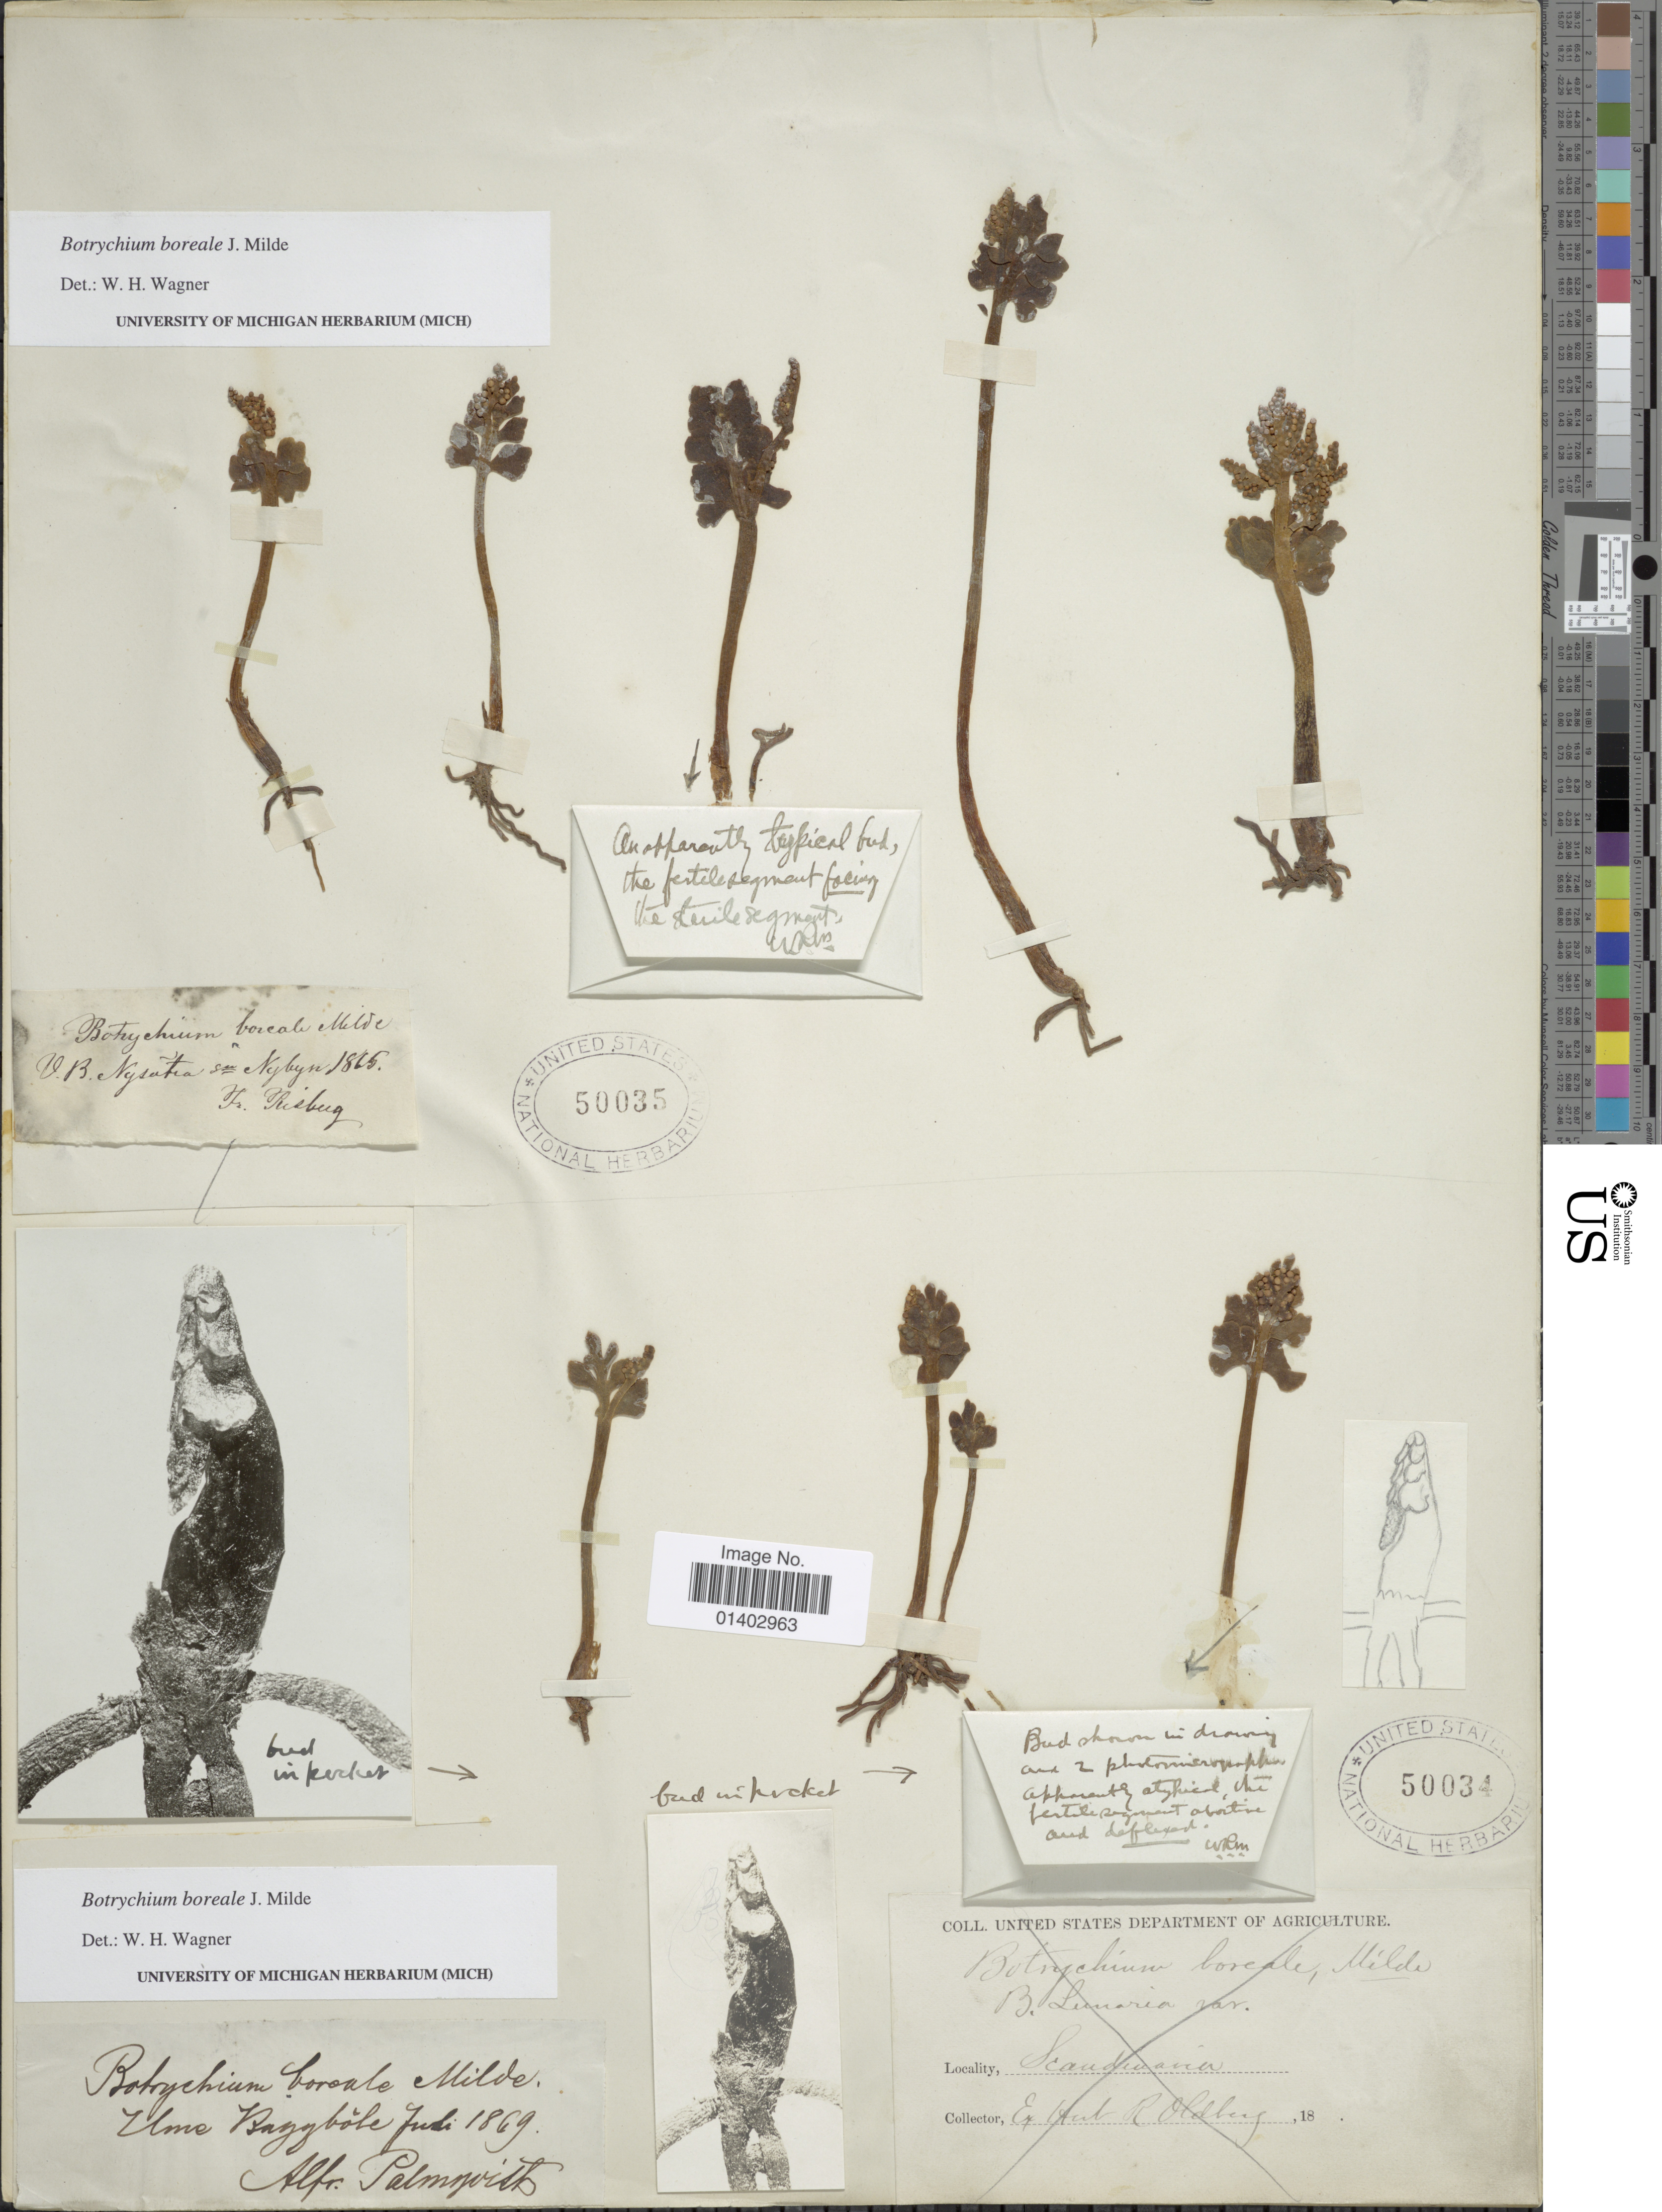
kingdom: Plantae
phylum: Tracheophyta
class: Polypodiopsida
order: Ophioglossales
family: Ophioglossaceae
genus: Botrychium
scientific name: Botrychium boreale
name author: Milde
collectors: F. Risburg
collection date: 1865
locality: V.B. Nysata sn Nybyn [interpreted]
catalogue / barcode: US 50035-2